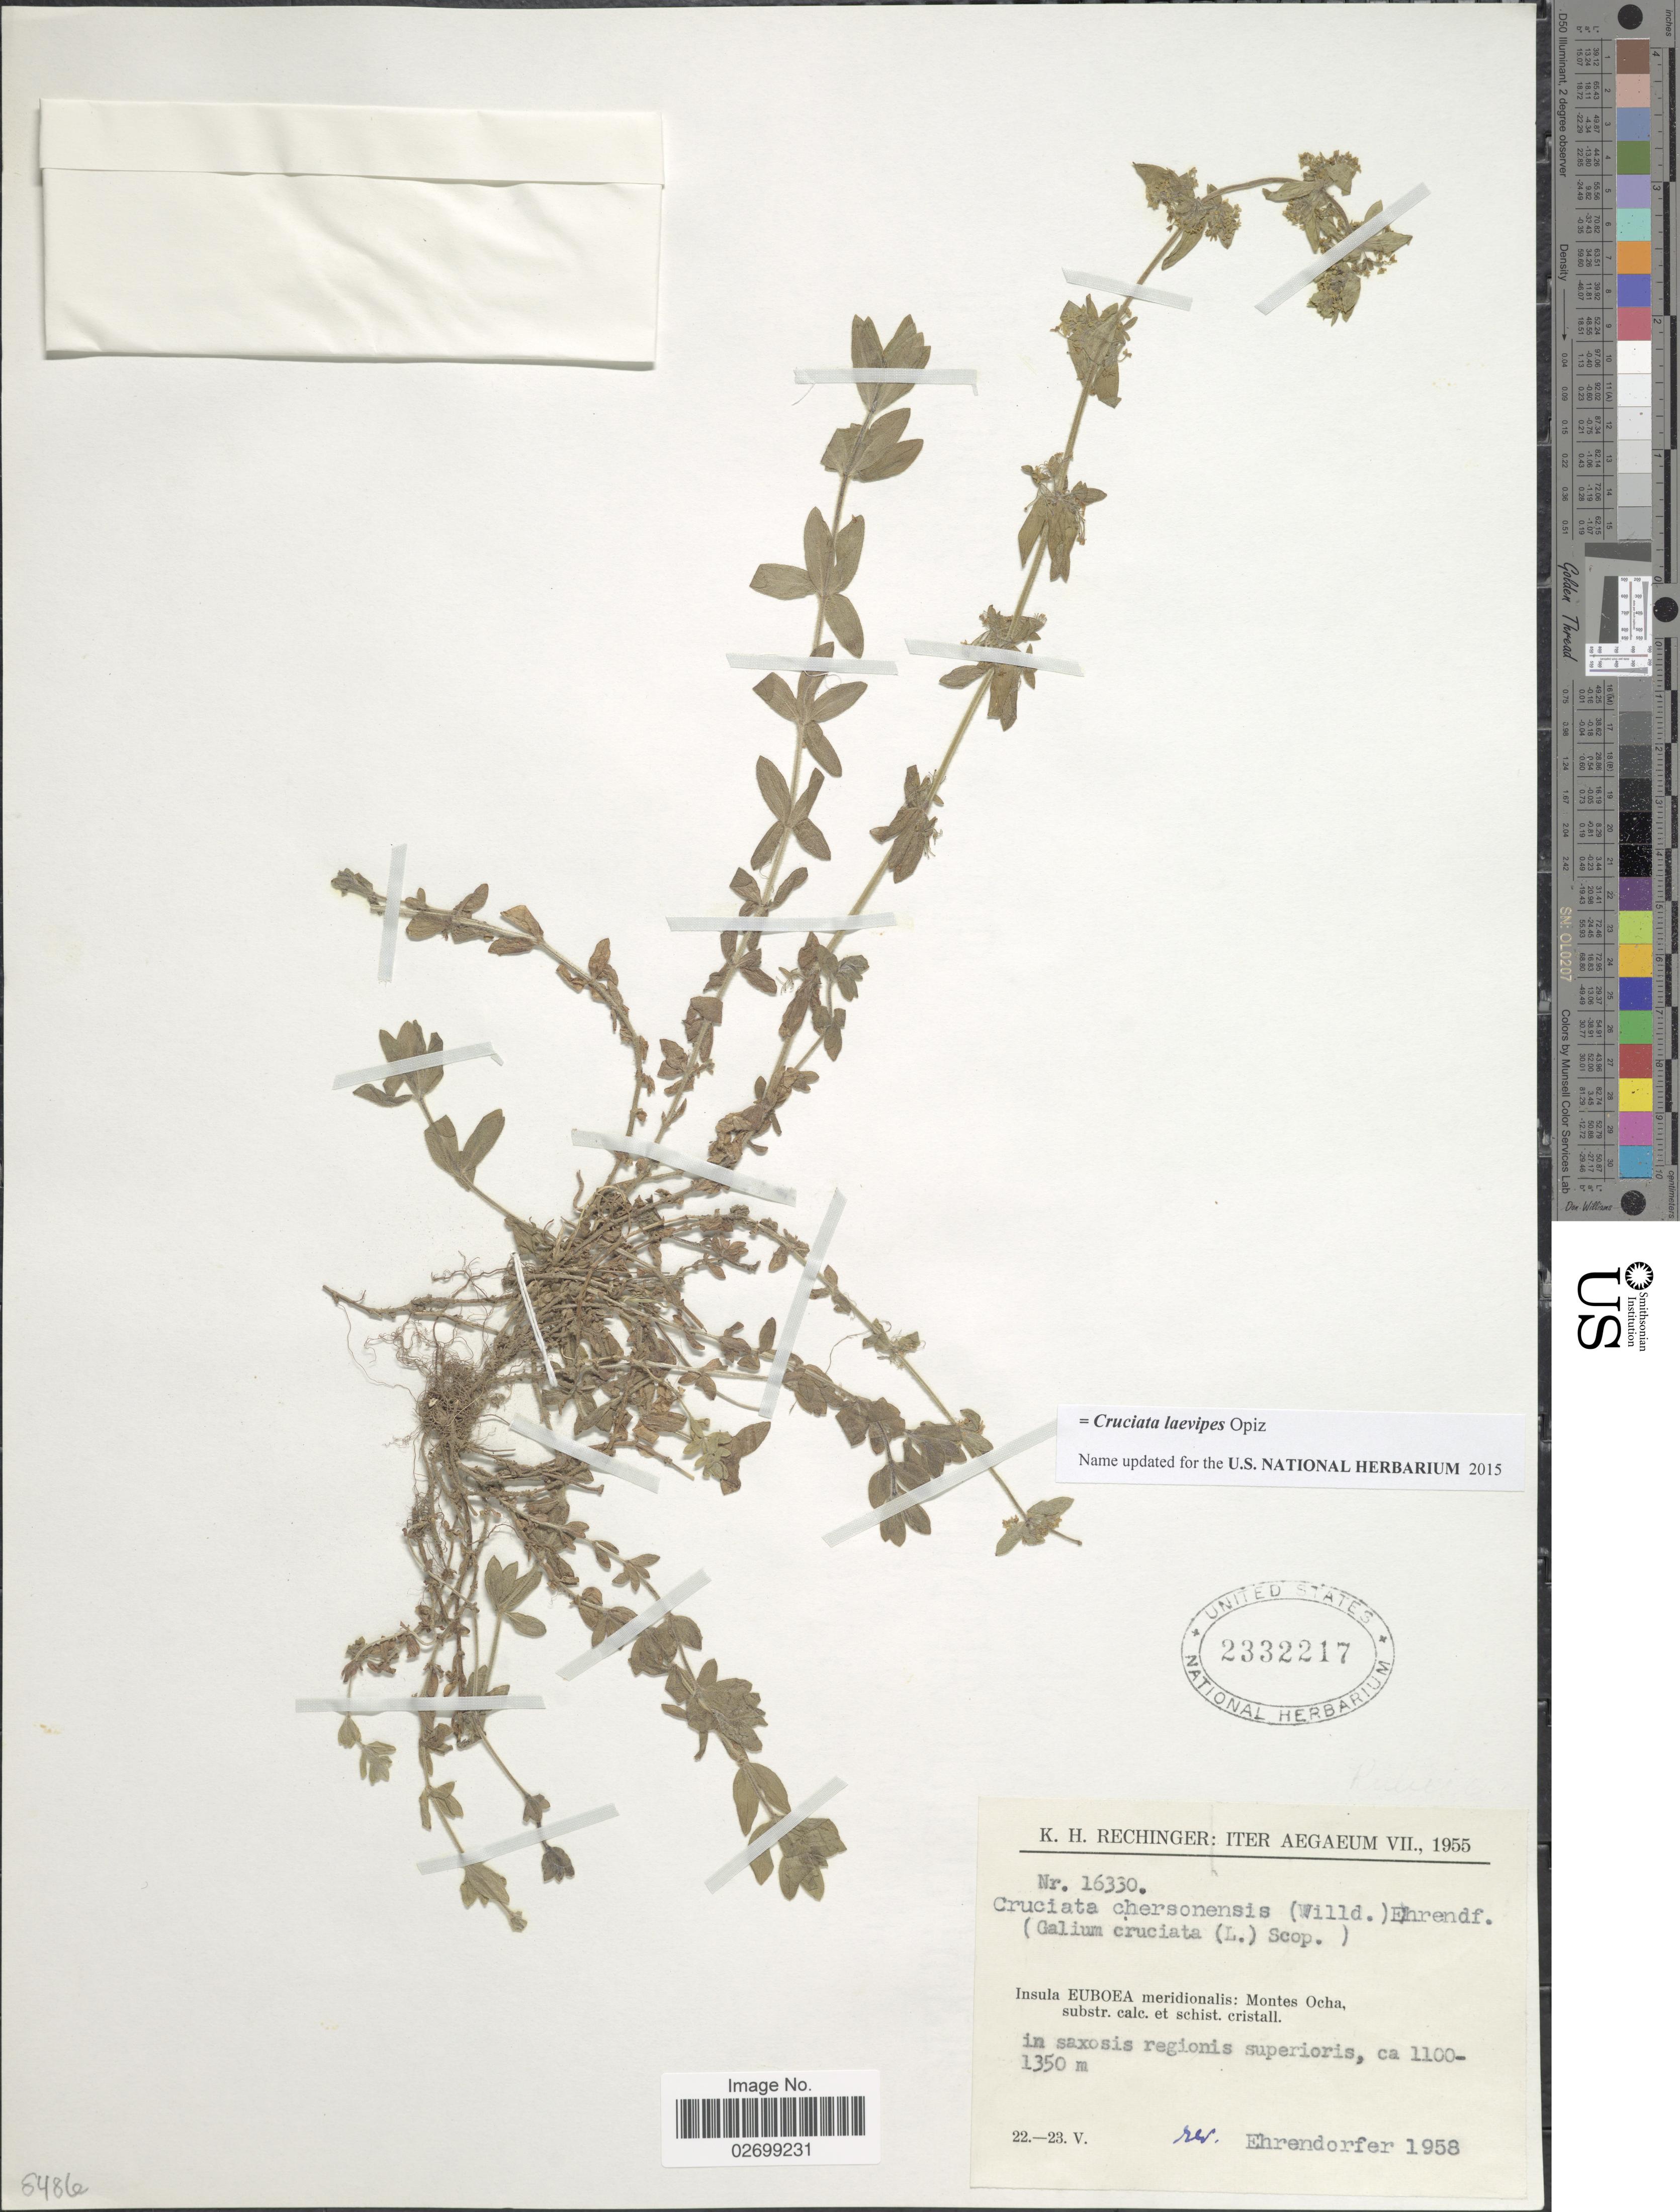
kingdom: Plantae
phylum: Tracheophyta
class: Magnoliopsida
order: Gentianales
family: Rubiaceae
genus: Cruciata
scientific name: Cruciata laevipes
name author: Opiz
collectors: Rev. Ehrendorfer & K. H. Rechinger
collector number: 16330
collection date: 1955-05-22/1955-05-23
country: Greece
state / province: Central Greece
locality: Aegaeum, inusla Euboea meridionalis: Montes Ocha, substr. calc. et schist. cristall, in saxosis regionis superiors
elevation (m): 1100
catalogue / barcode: US 2332217